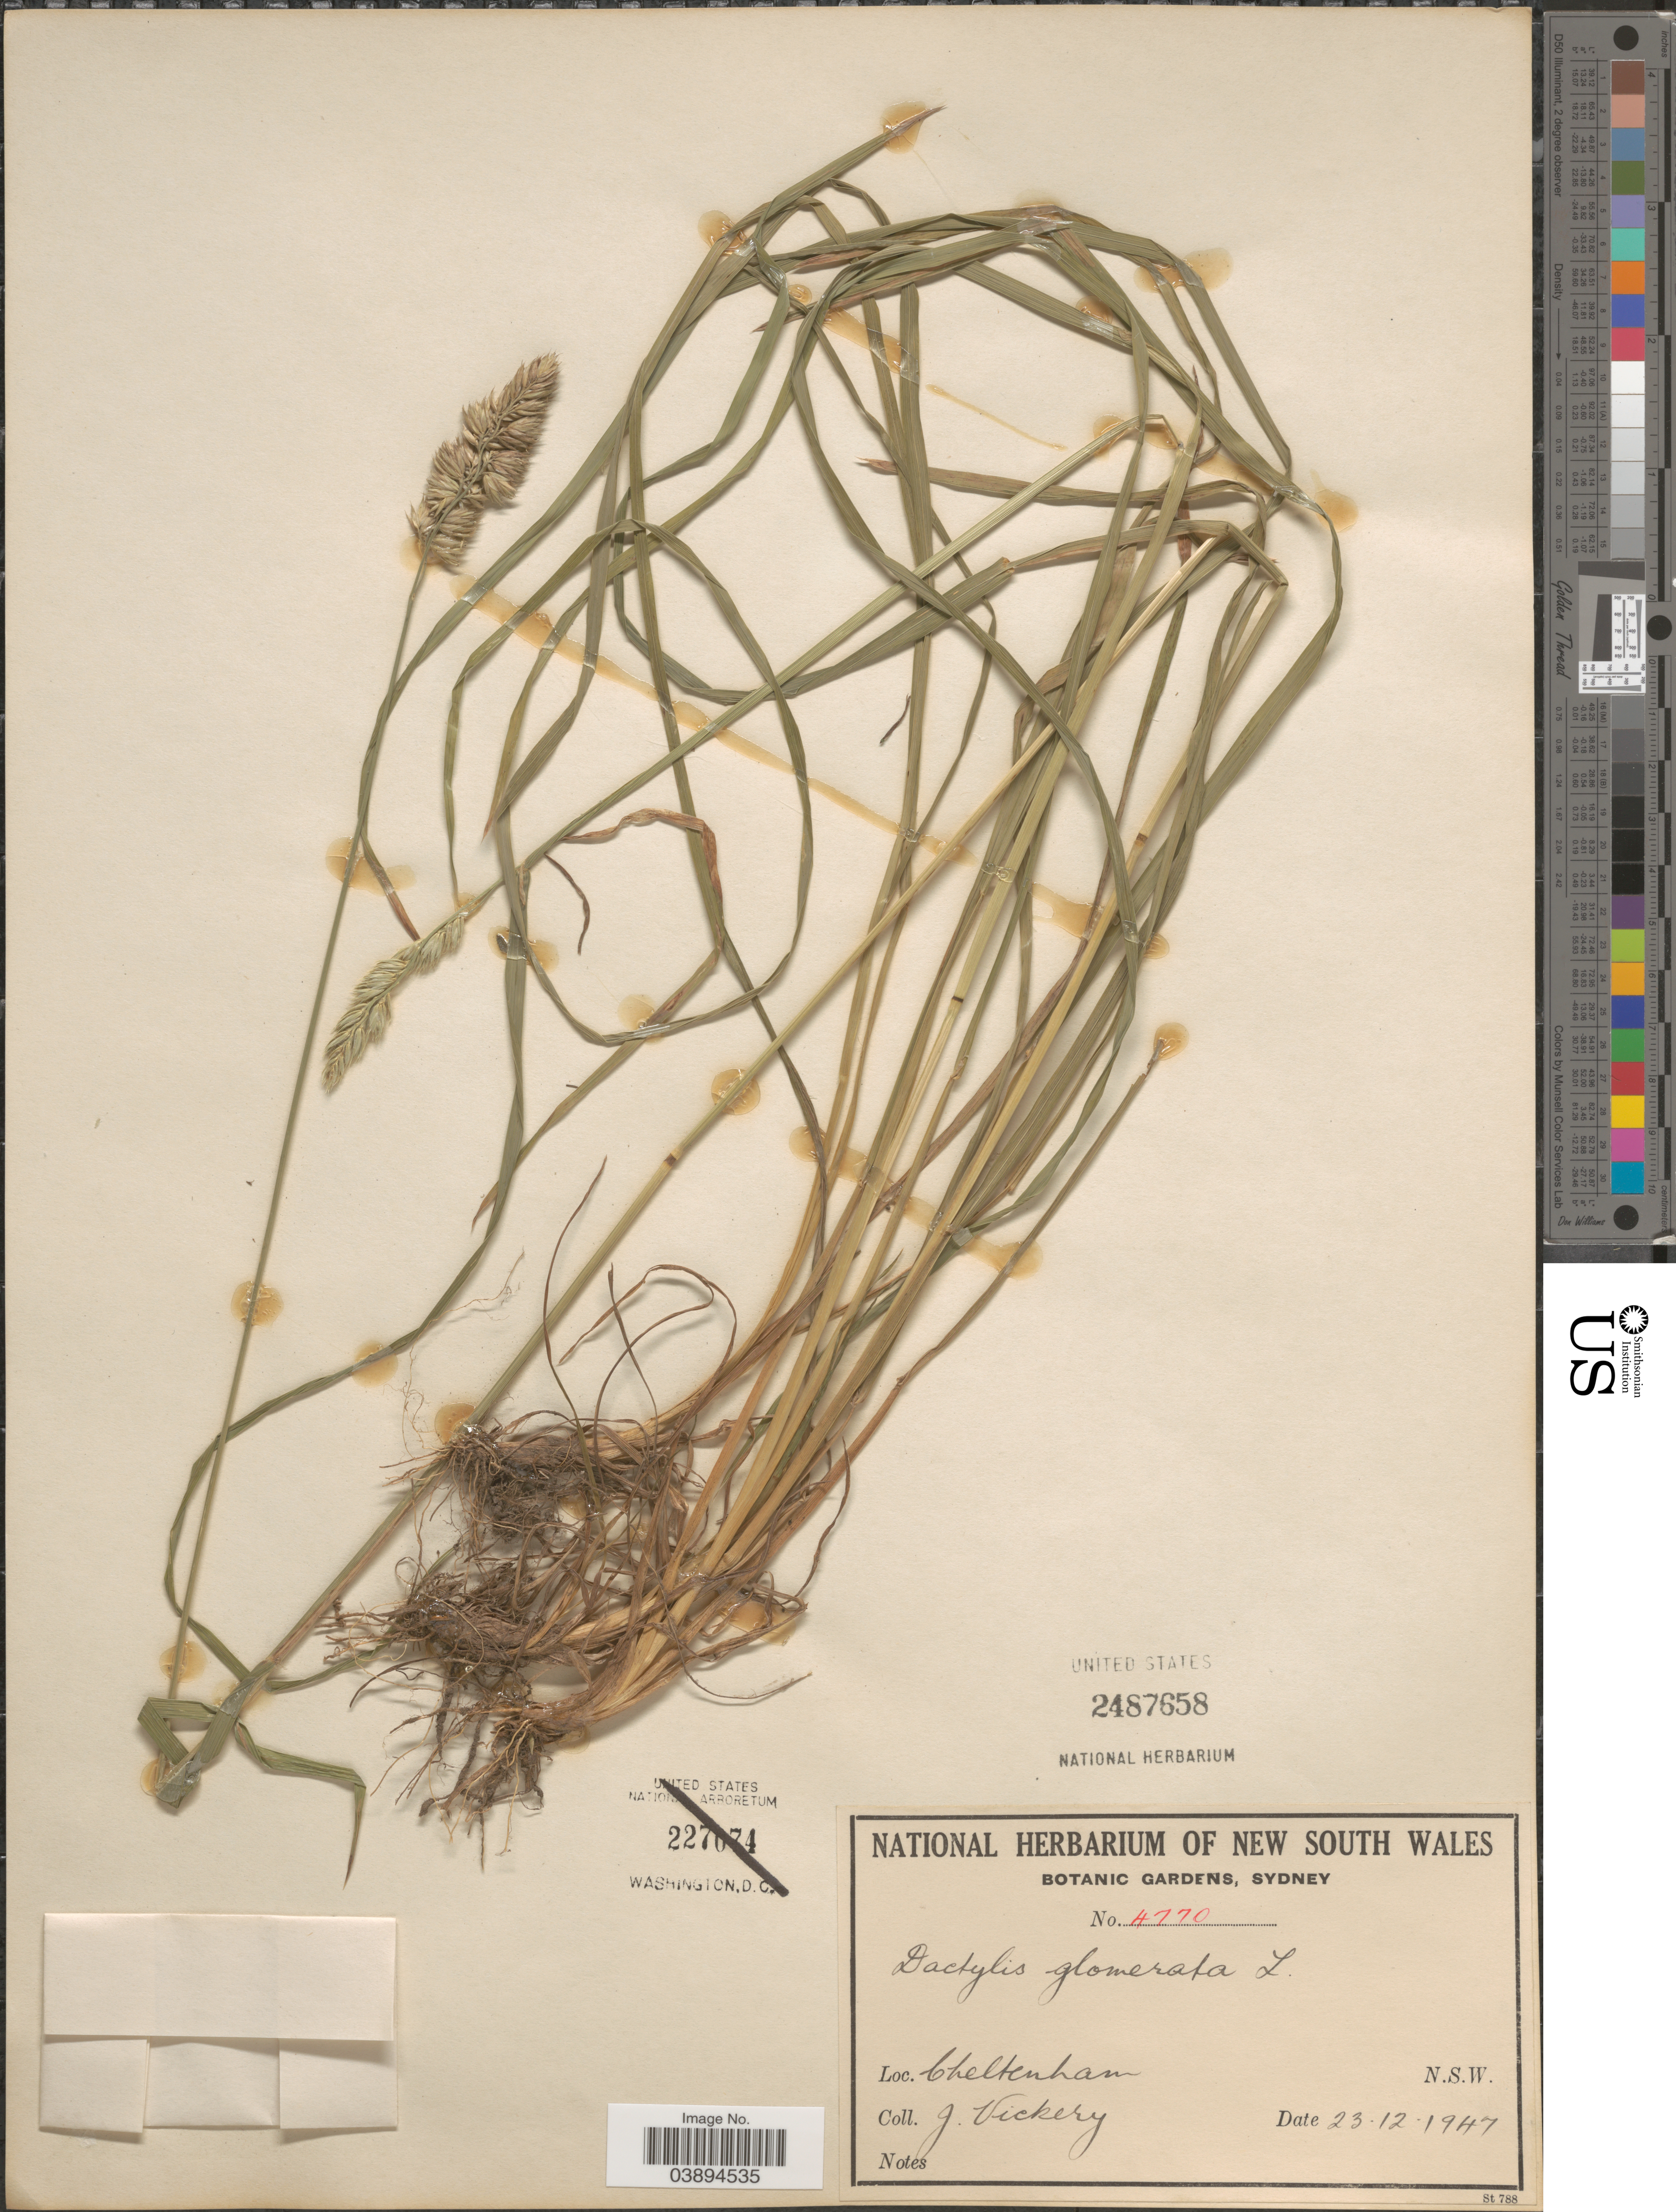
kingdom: Plantae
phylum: Tracheophyta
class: Liliopsida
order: Poales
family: Poaceae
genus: Dactylis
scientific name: Dactylis glomerata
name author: L.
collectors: J. Vickery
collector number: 4770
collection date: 1947-12-23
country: Australia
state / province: New South Wales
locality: Cheltenham.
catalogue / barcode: US 2487658